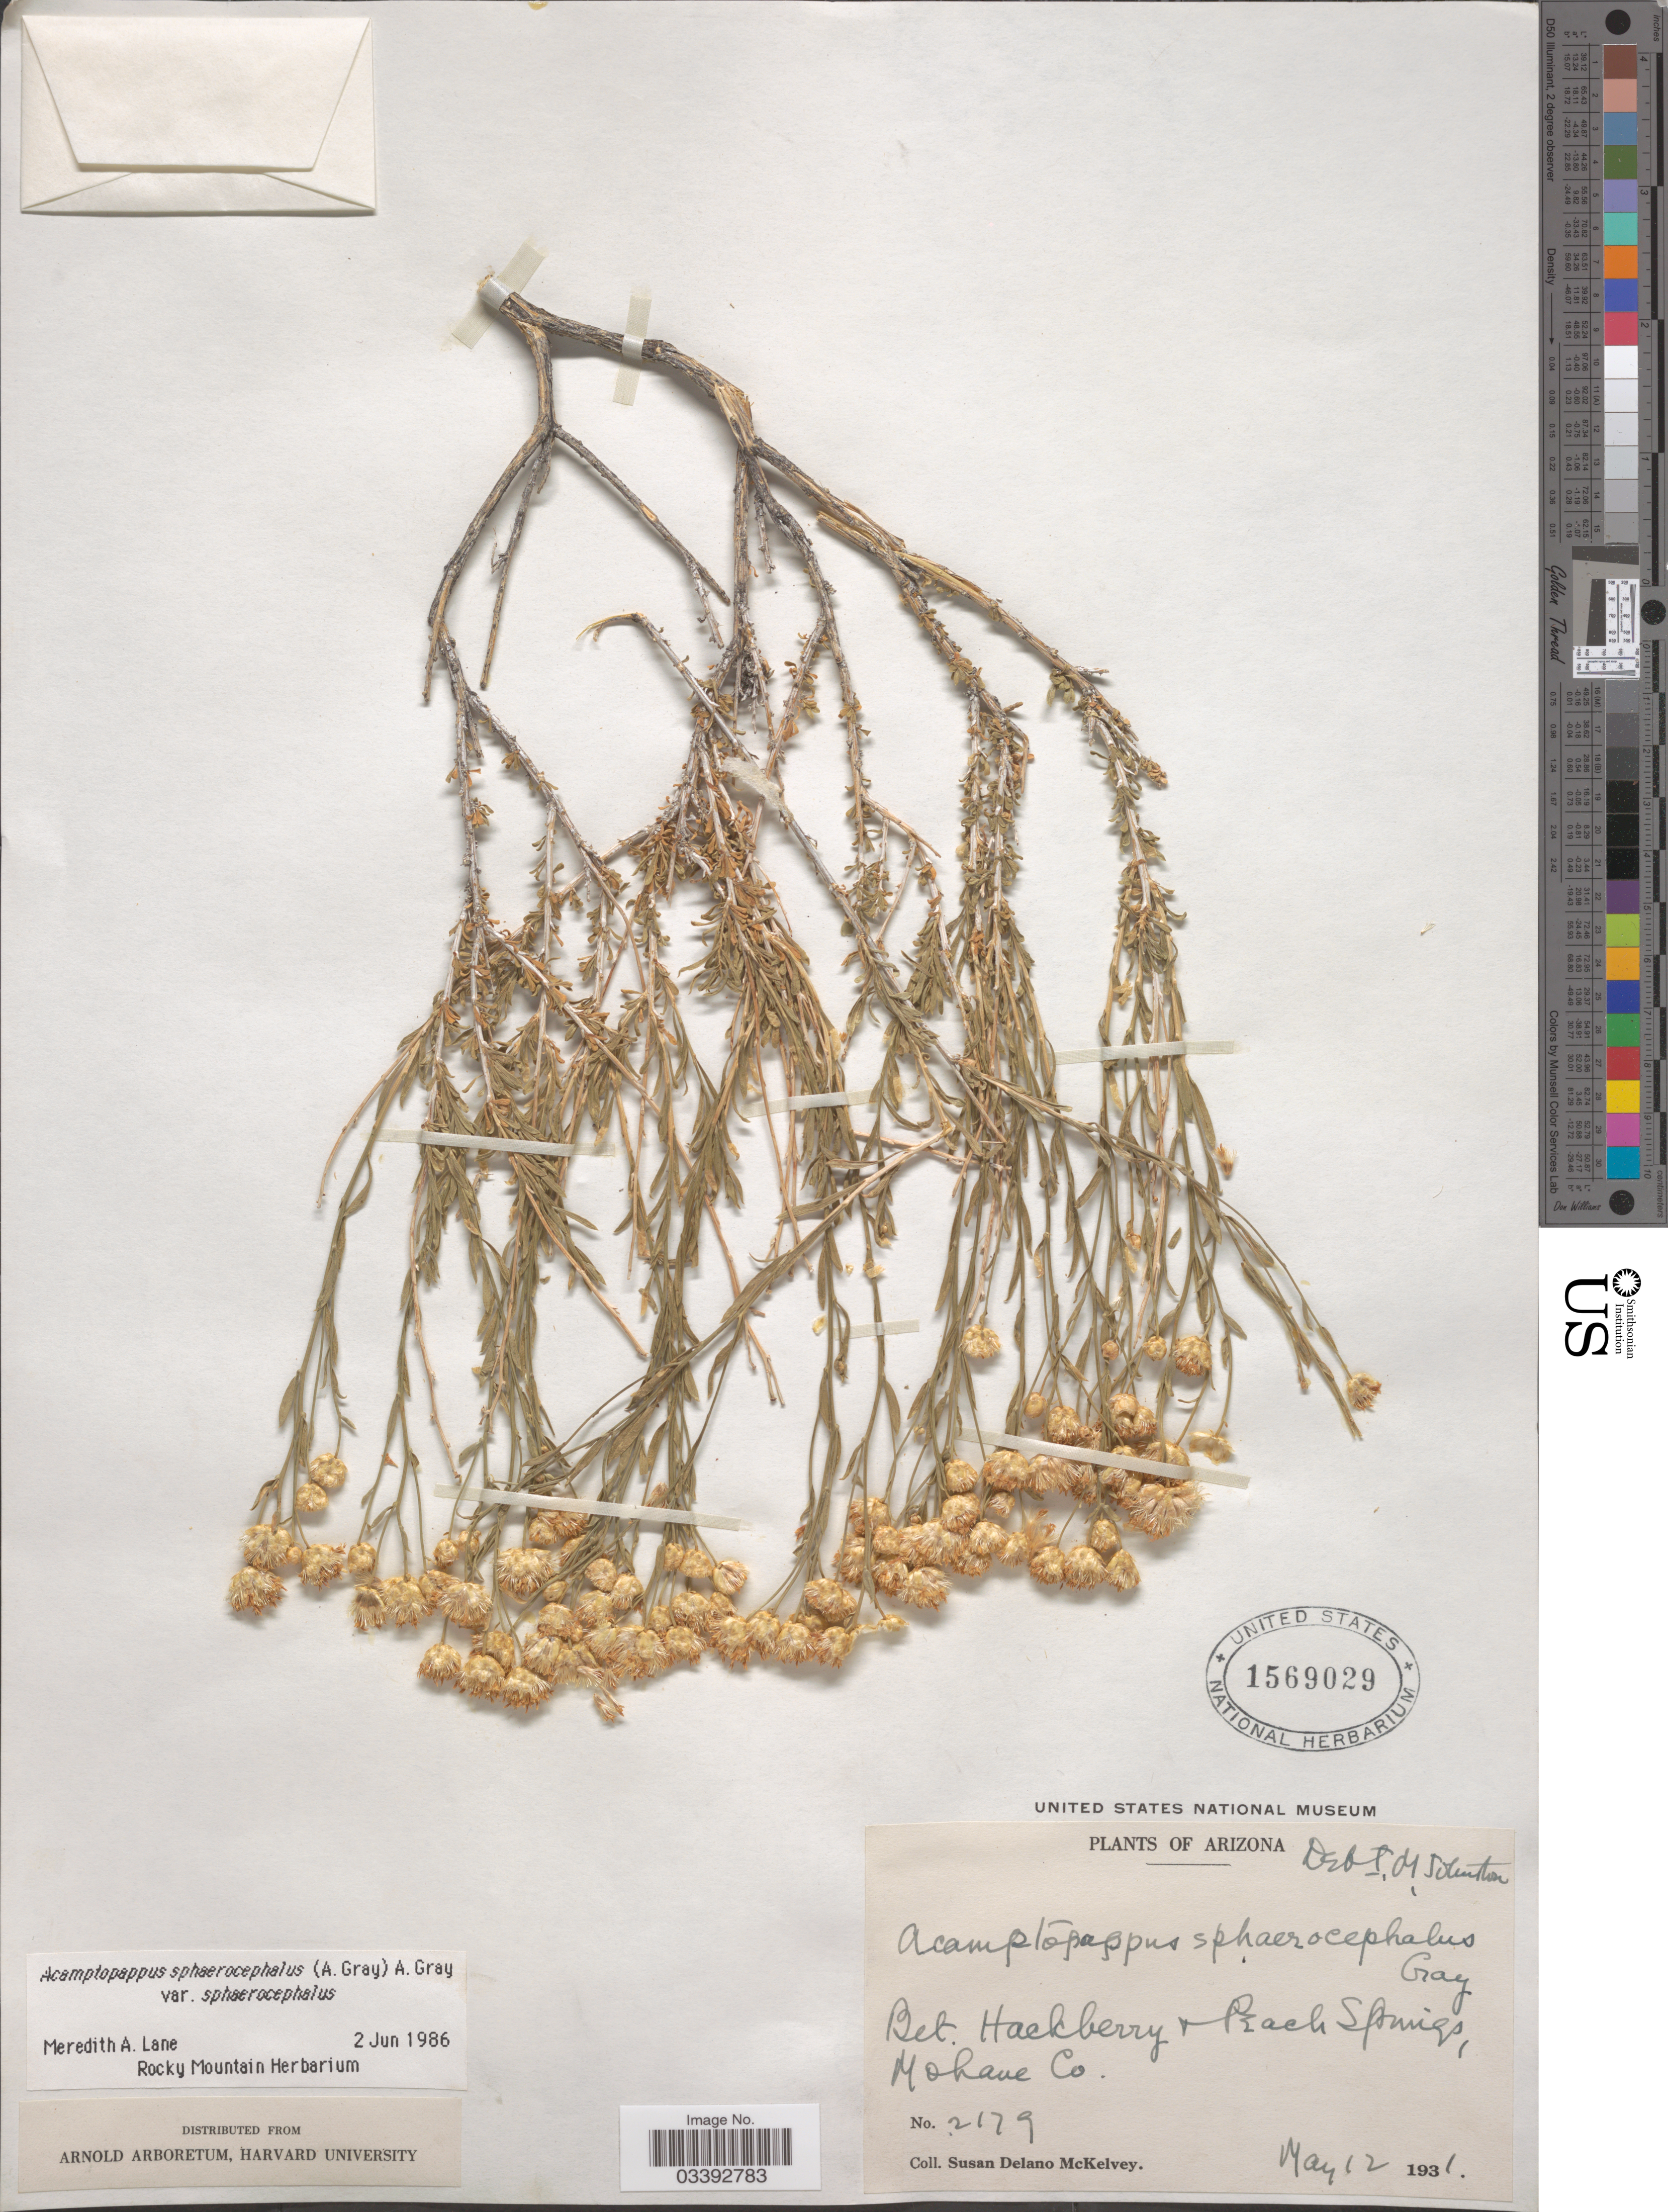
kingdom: Plantae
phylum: Tracheophyta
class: Magnoliopsida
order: Asterales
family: Asteraceae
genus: Acamptopappus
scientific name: Acamptopappus sphaerocephalus var. sphaerocephalus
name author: A. Gray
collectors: S. A. McKelvey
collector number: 2179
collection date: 1931-05-12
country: United States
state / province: Arizona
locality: Bet. Hackberry & Peach Springs, Mohave Co.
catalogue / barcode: US 1569029